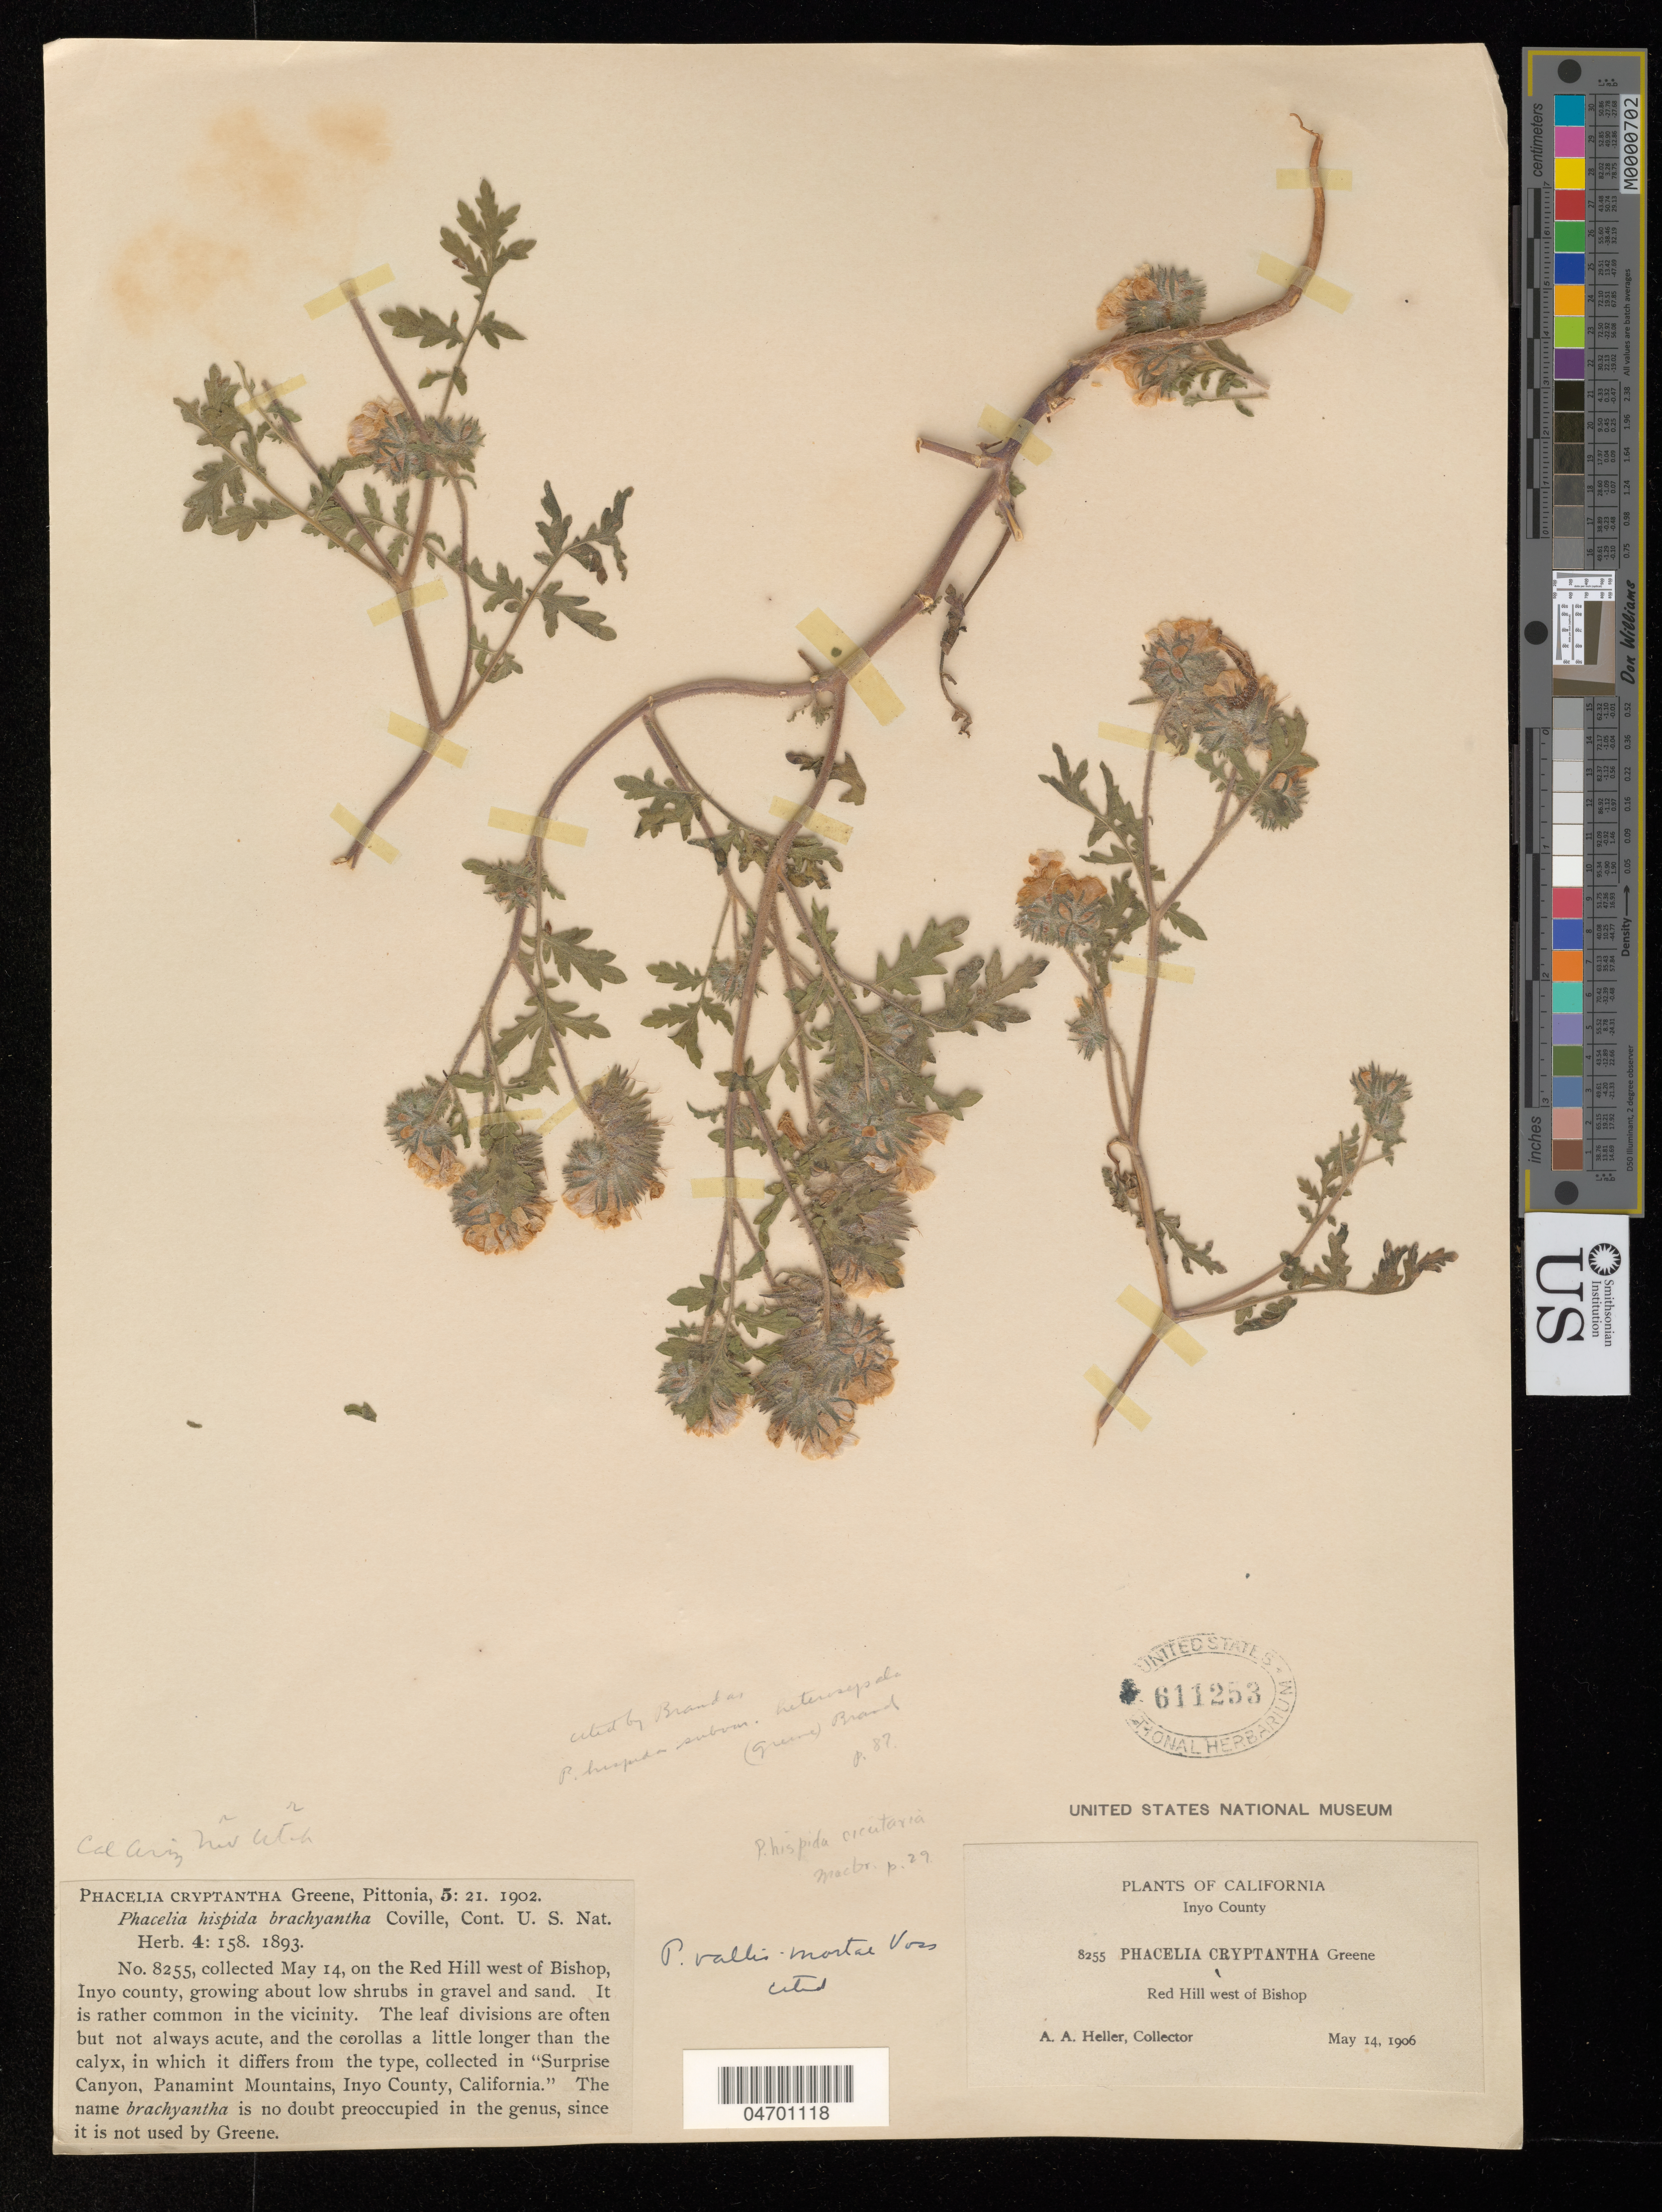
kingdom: Plantae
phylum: Tracheophyta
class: Magnoliopsida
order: Boraginales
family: Hydrophyllaceae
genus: Phacelia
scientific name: Phacelia cicutaria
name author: Greene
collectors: A. A. Heller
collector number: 8255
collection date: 1906-05-14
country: United States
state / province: California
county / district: Inyo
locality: On the Red Hill west of Bishop, Inyo county. Surprise Canyon, Panamint Mountains.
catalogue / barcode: US 611253